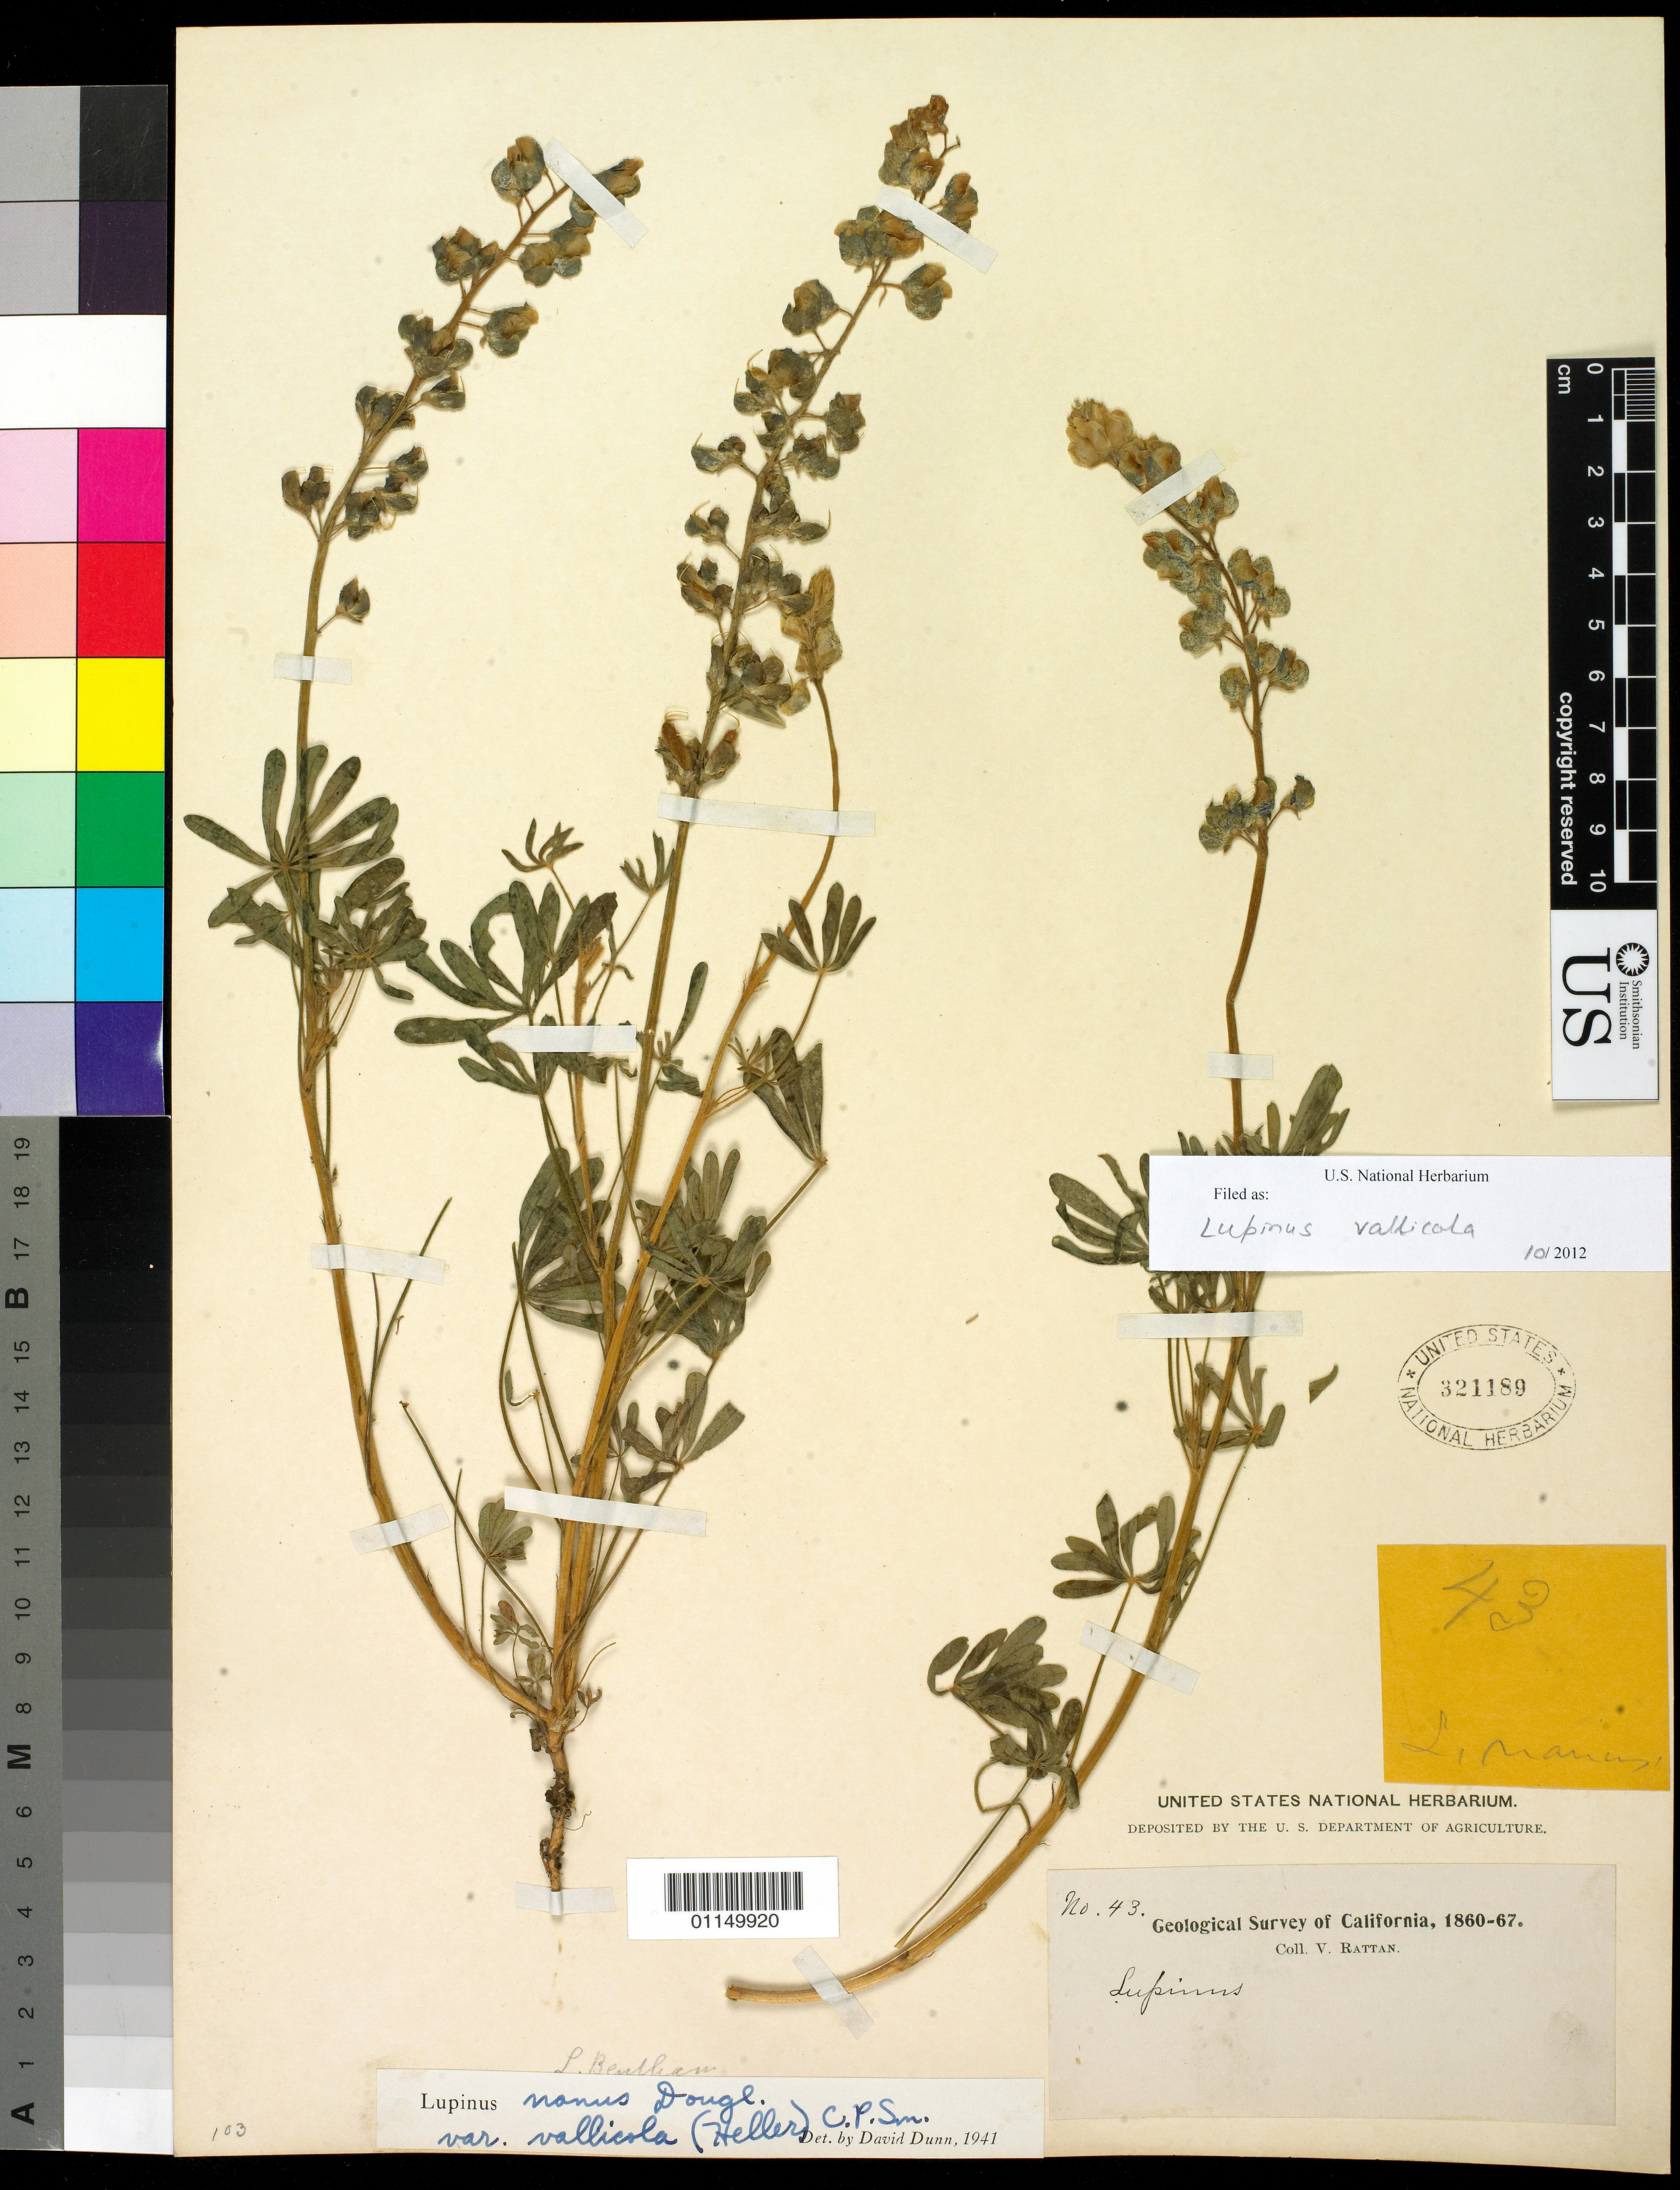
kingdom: Plantae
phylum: Tracheophyta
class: Magnoliopsida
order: Fabales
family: Fabaceae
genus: Lupinus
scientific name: Lupinus vallicola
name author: A. Heller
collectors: V. Rattan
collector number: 43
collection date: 1860/1867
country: United States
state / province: California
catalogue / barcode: US 321189